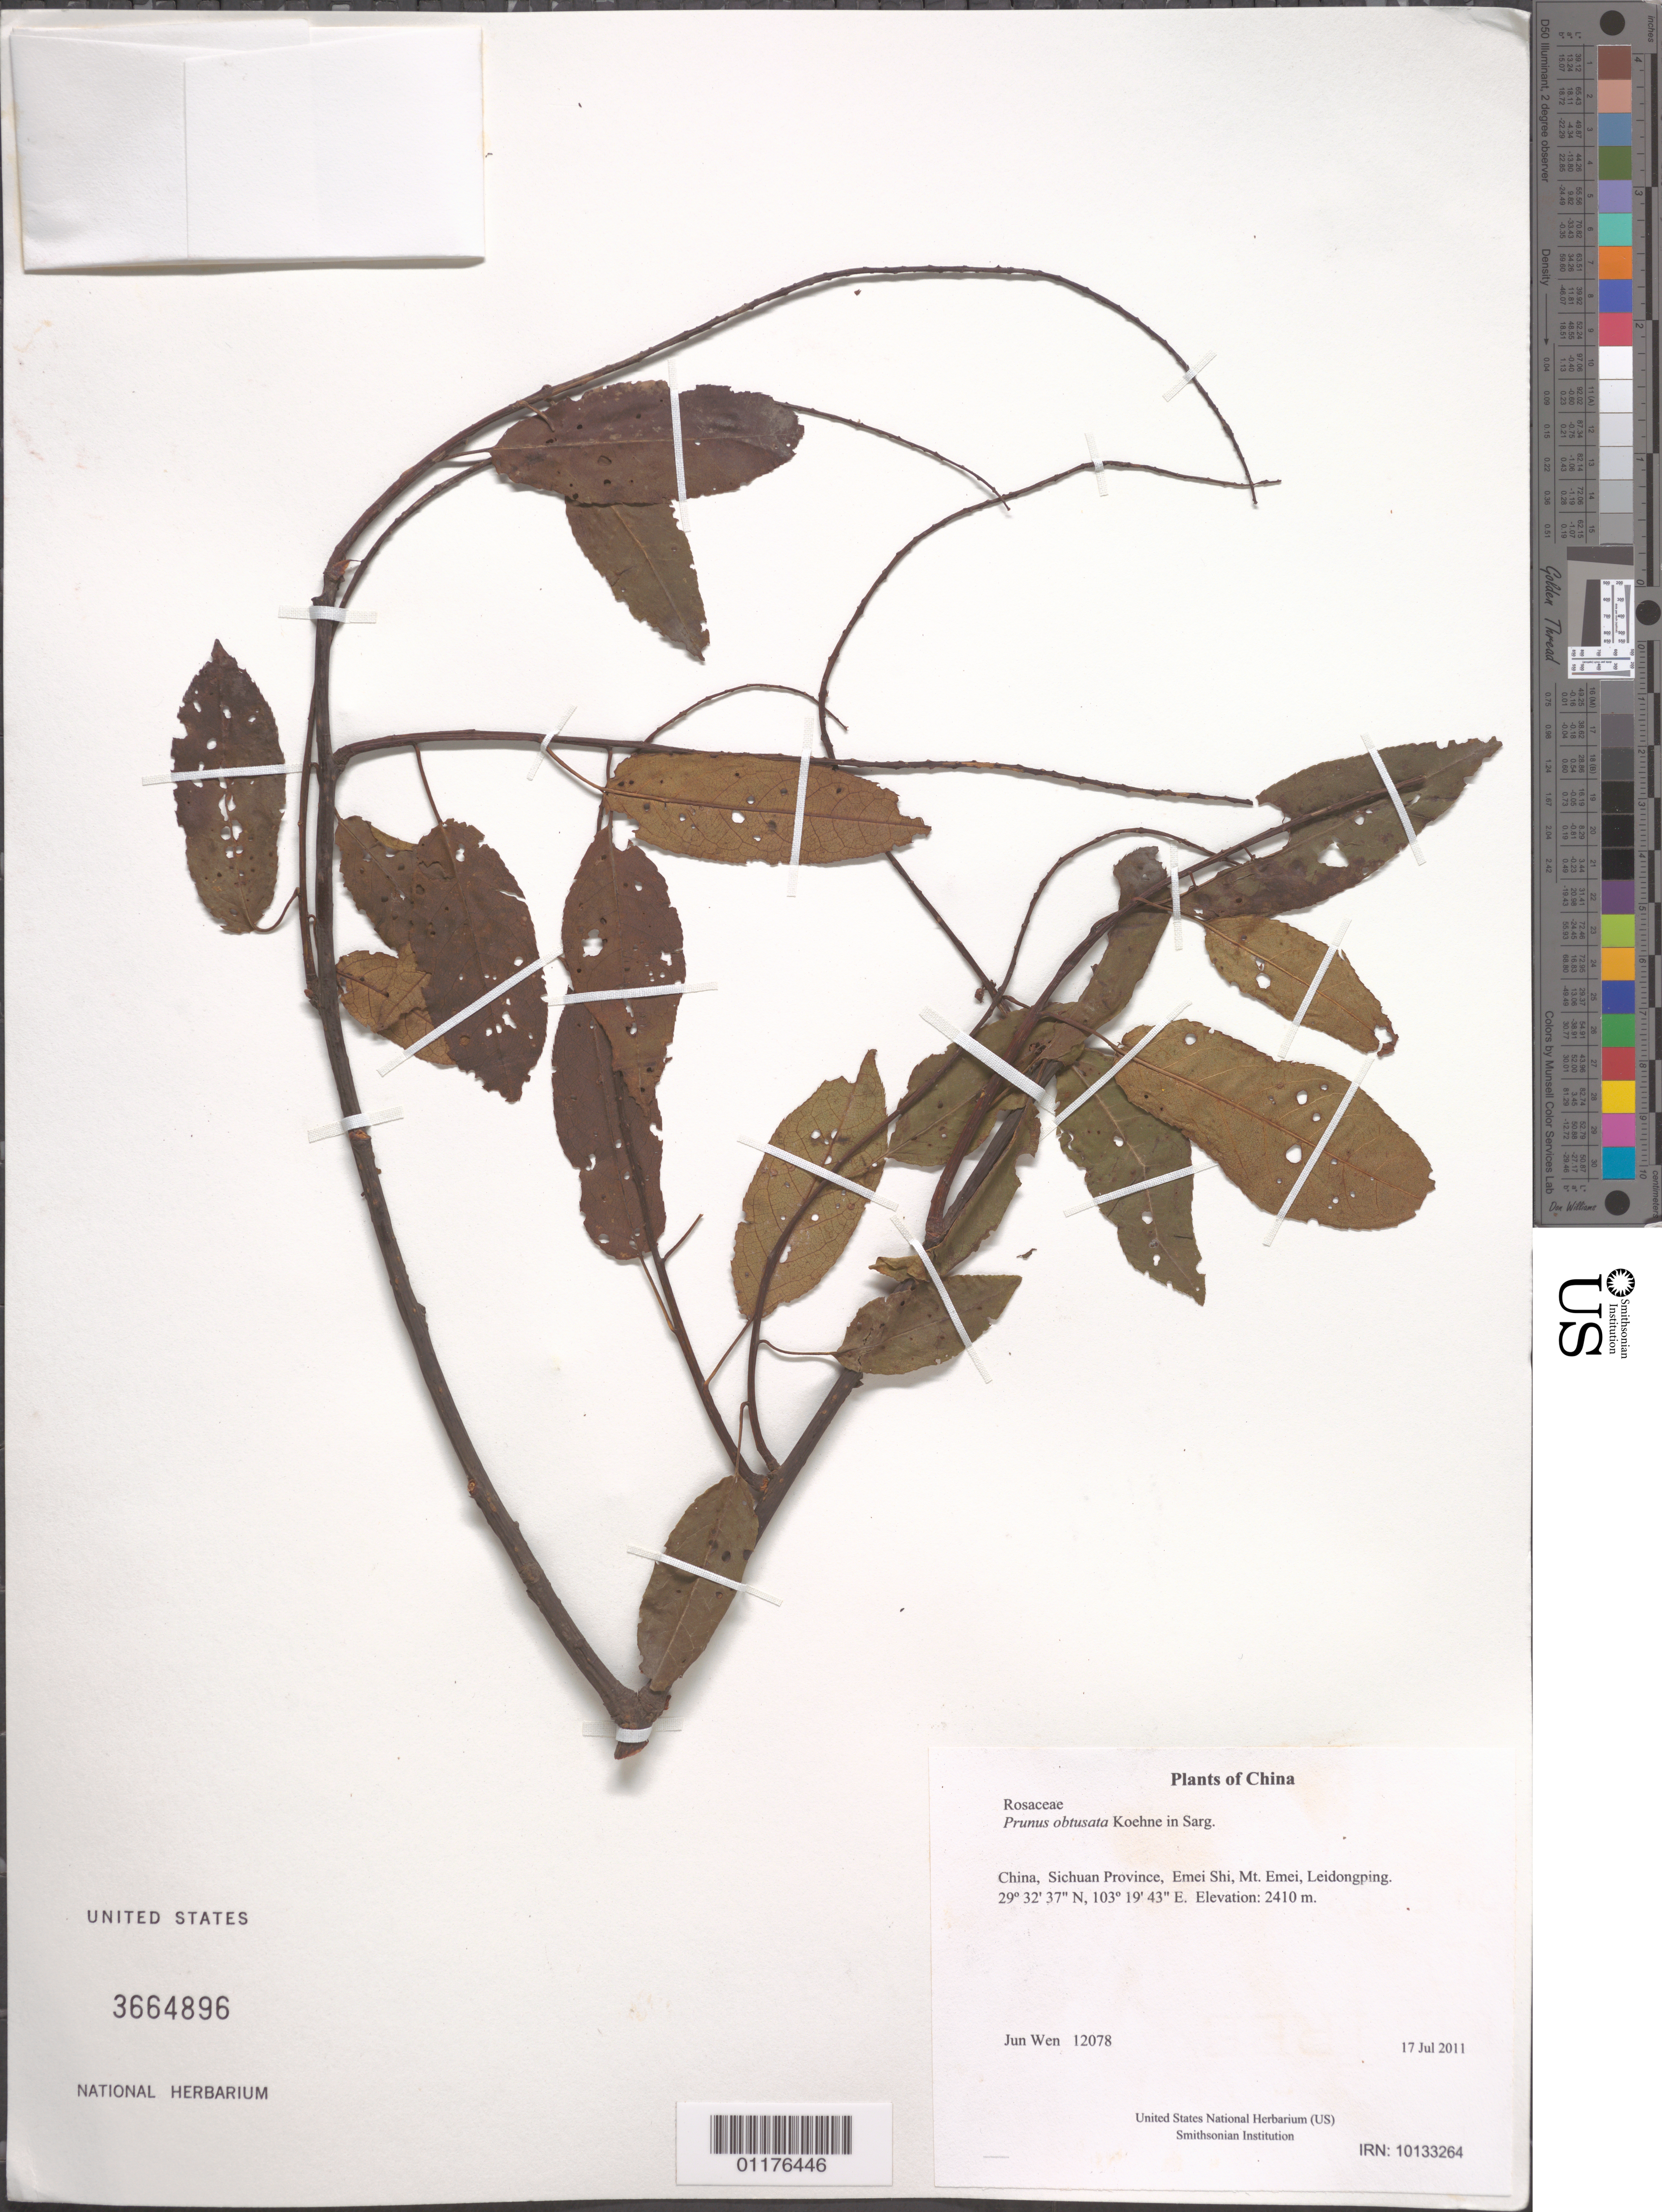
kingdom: Plantae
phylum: Tracheophyta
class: Magnoliopsida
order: Rosales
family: Rosaceae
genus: Prunus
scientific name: Prunus obtusata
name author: Koehne in Sarg.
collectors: J. Wen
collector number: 12078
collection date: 2011-07-17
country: China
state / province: Sichuan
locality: Emei Shi, Mt. Emei, Leidongping.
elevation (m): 2410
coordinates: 29 32 37.3 N, 103 19 43.3 E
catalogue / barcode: US 3664896